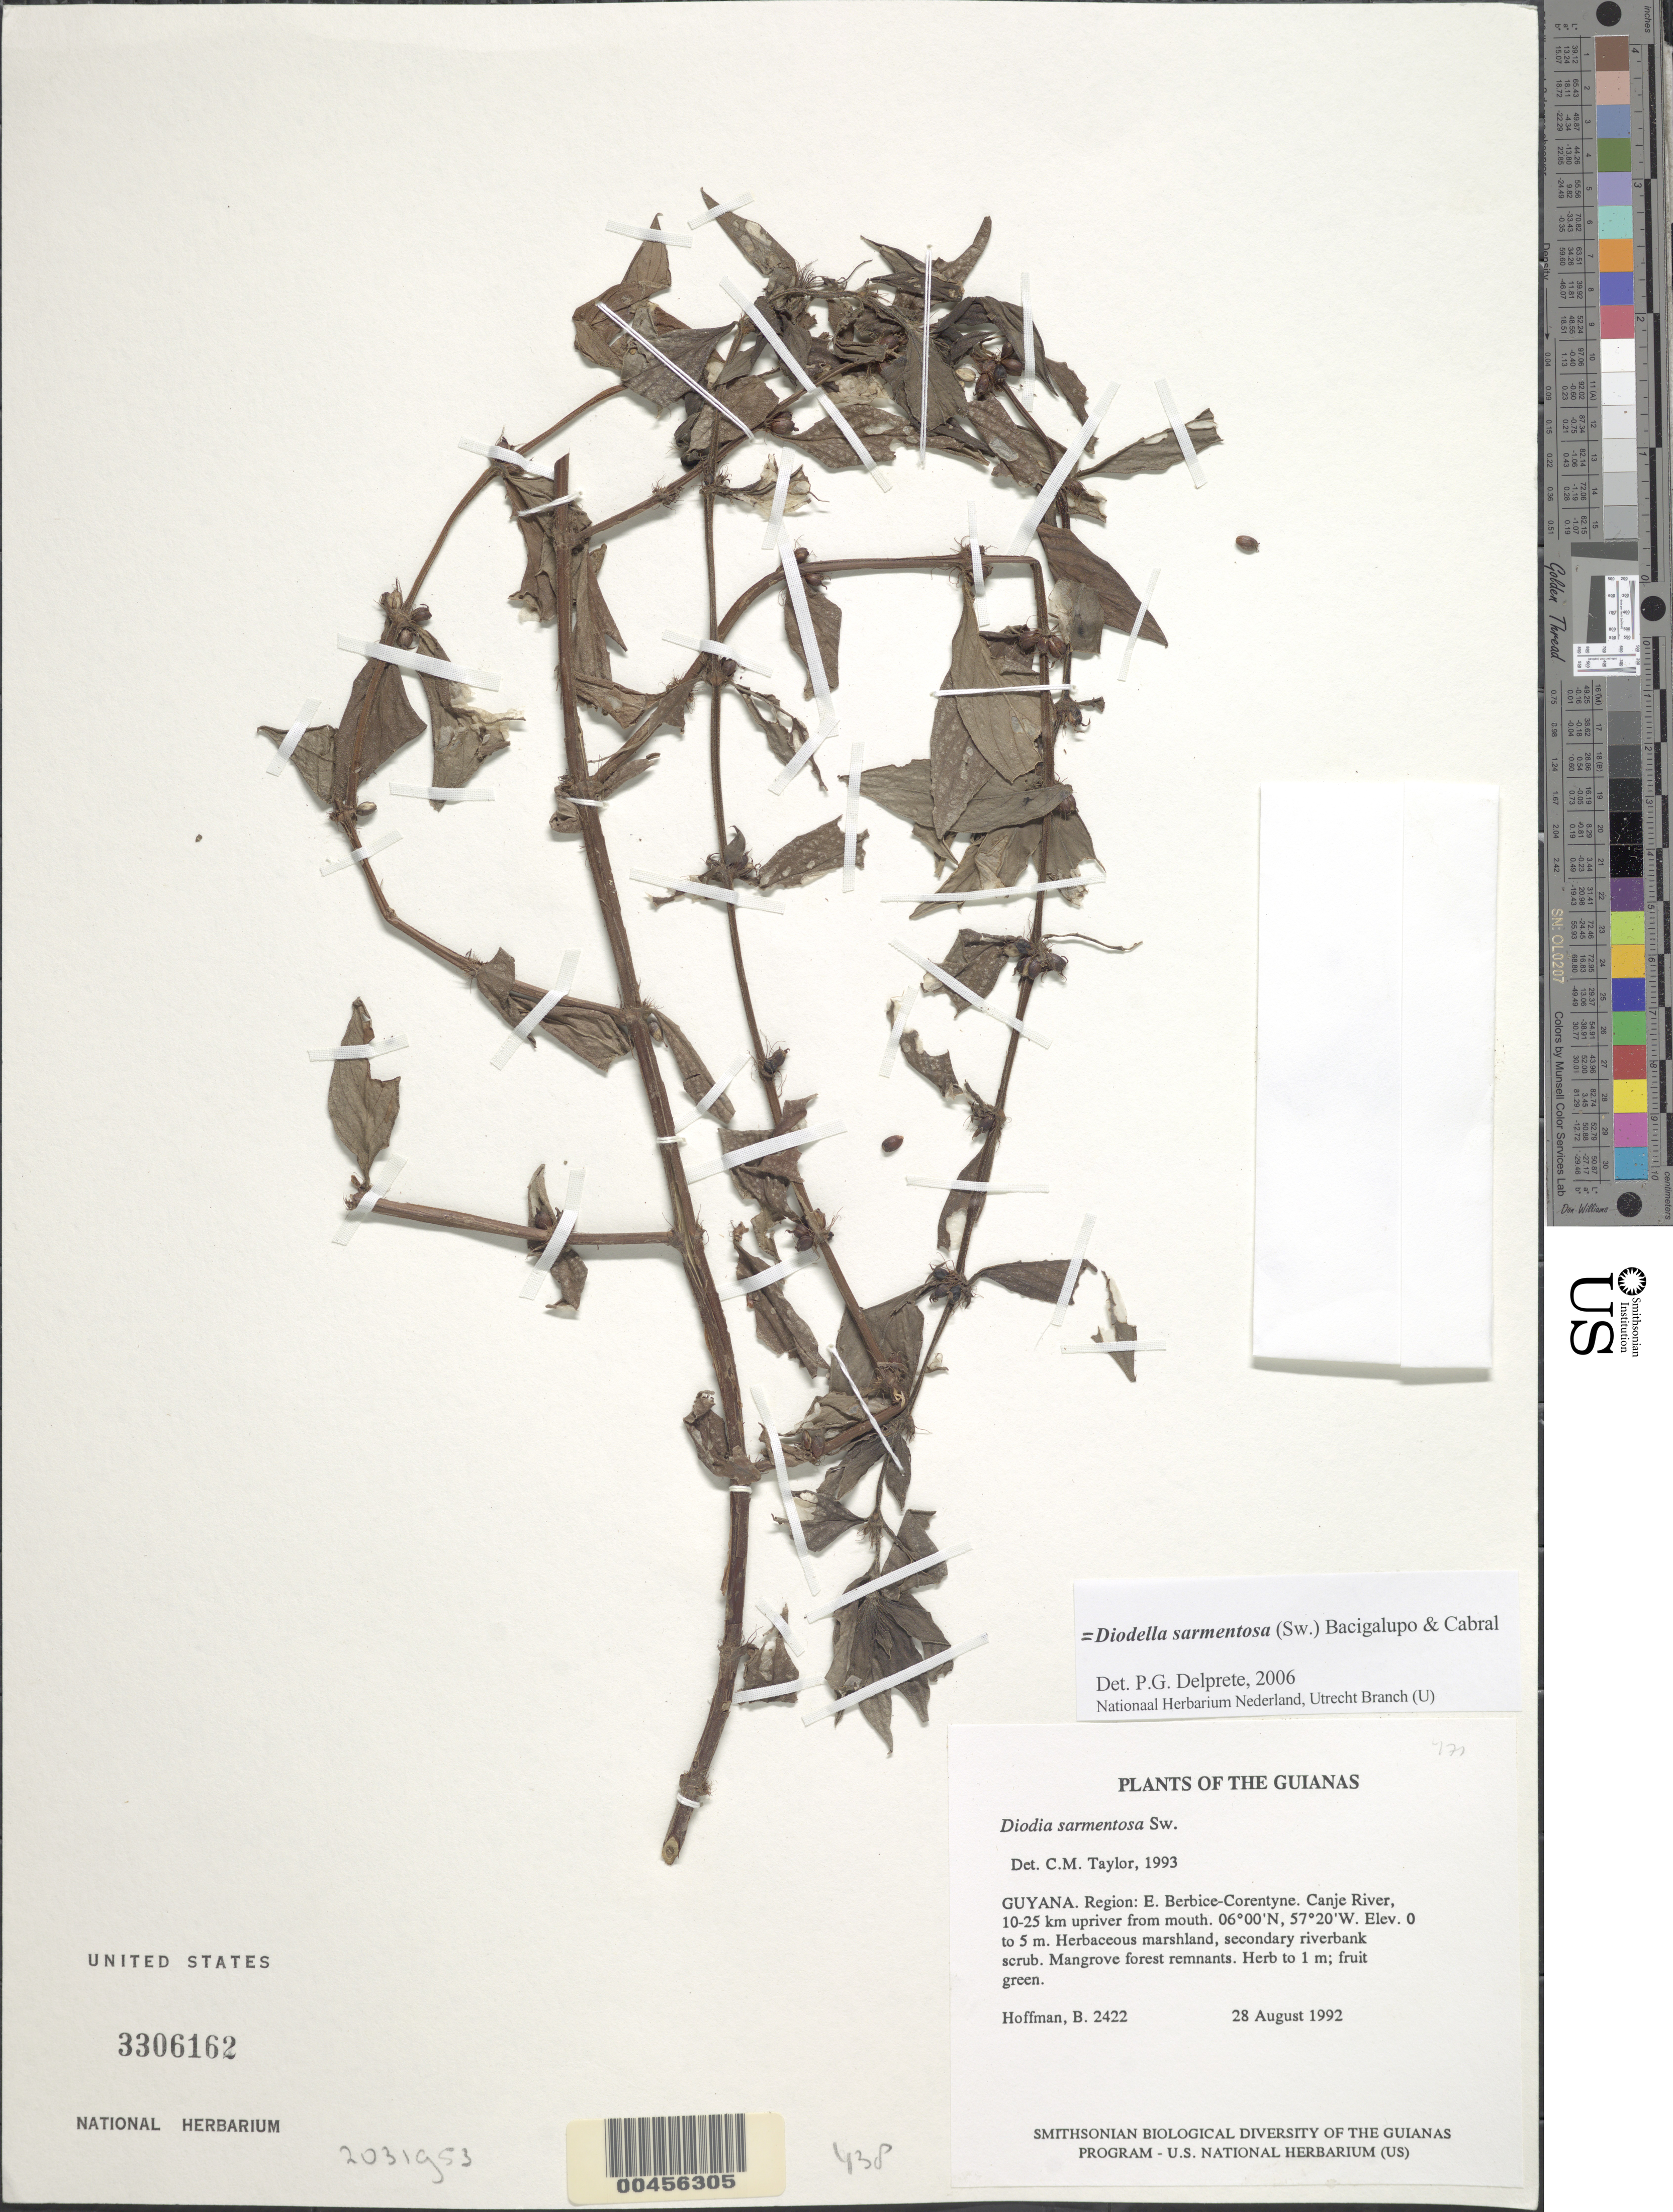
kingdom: Plantae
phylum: Tracheophyta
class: Magnoliopsida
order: Gentianales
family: Rubiaceae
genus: Diodella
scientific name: Diodella sarmentosa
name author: (Sw.) Bacigalupo & E.L. Cabral ex Borhidi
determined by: Delprete, P. G., Herb. de Guyane Cay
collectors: B. Hoffman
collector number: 2422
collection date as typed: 28 August 1992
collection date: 1992-08-28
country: Guyana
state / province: E. Berbice-Corentyne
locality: Canje River, 10-25 km upriver from mouth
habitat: Herbaceous marshland, secondary riverbank scrub. Mangrove forest remnants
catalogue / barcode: US 3306162